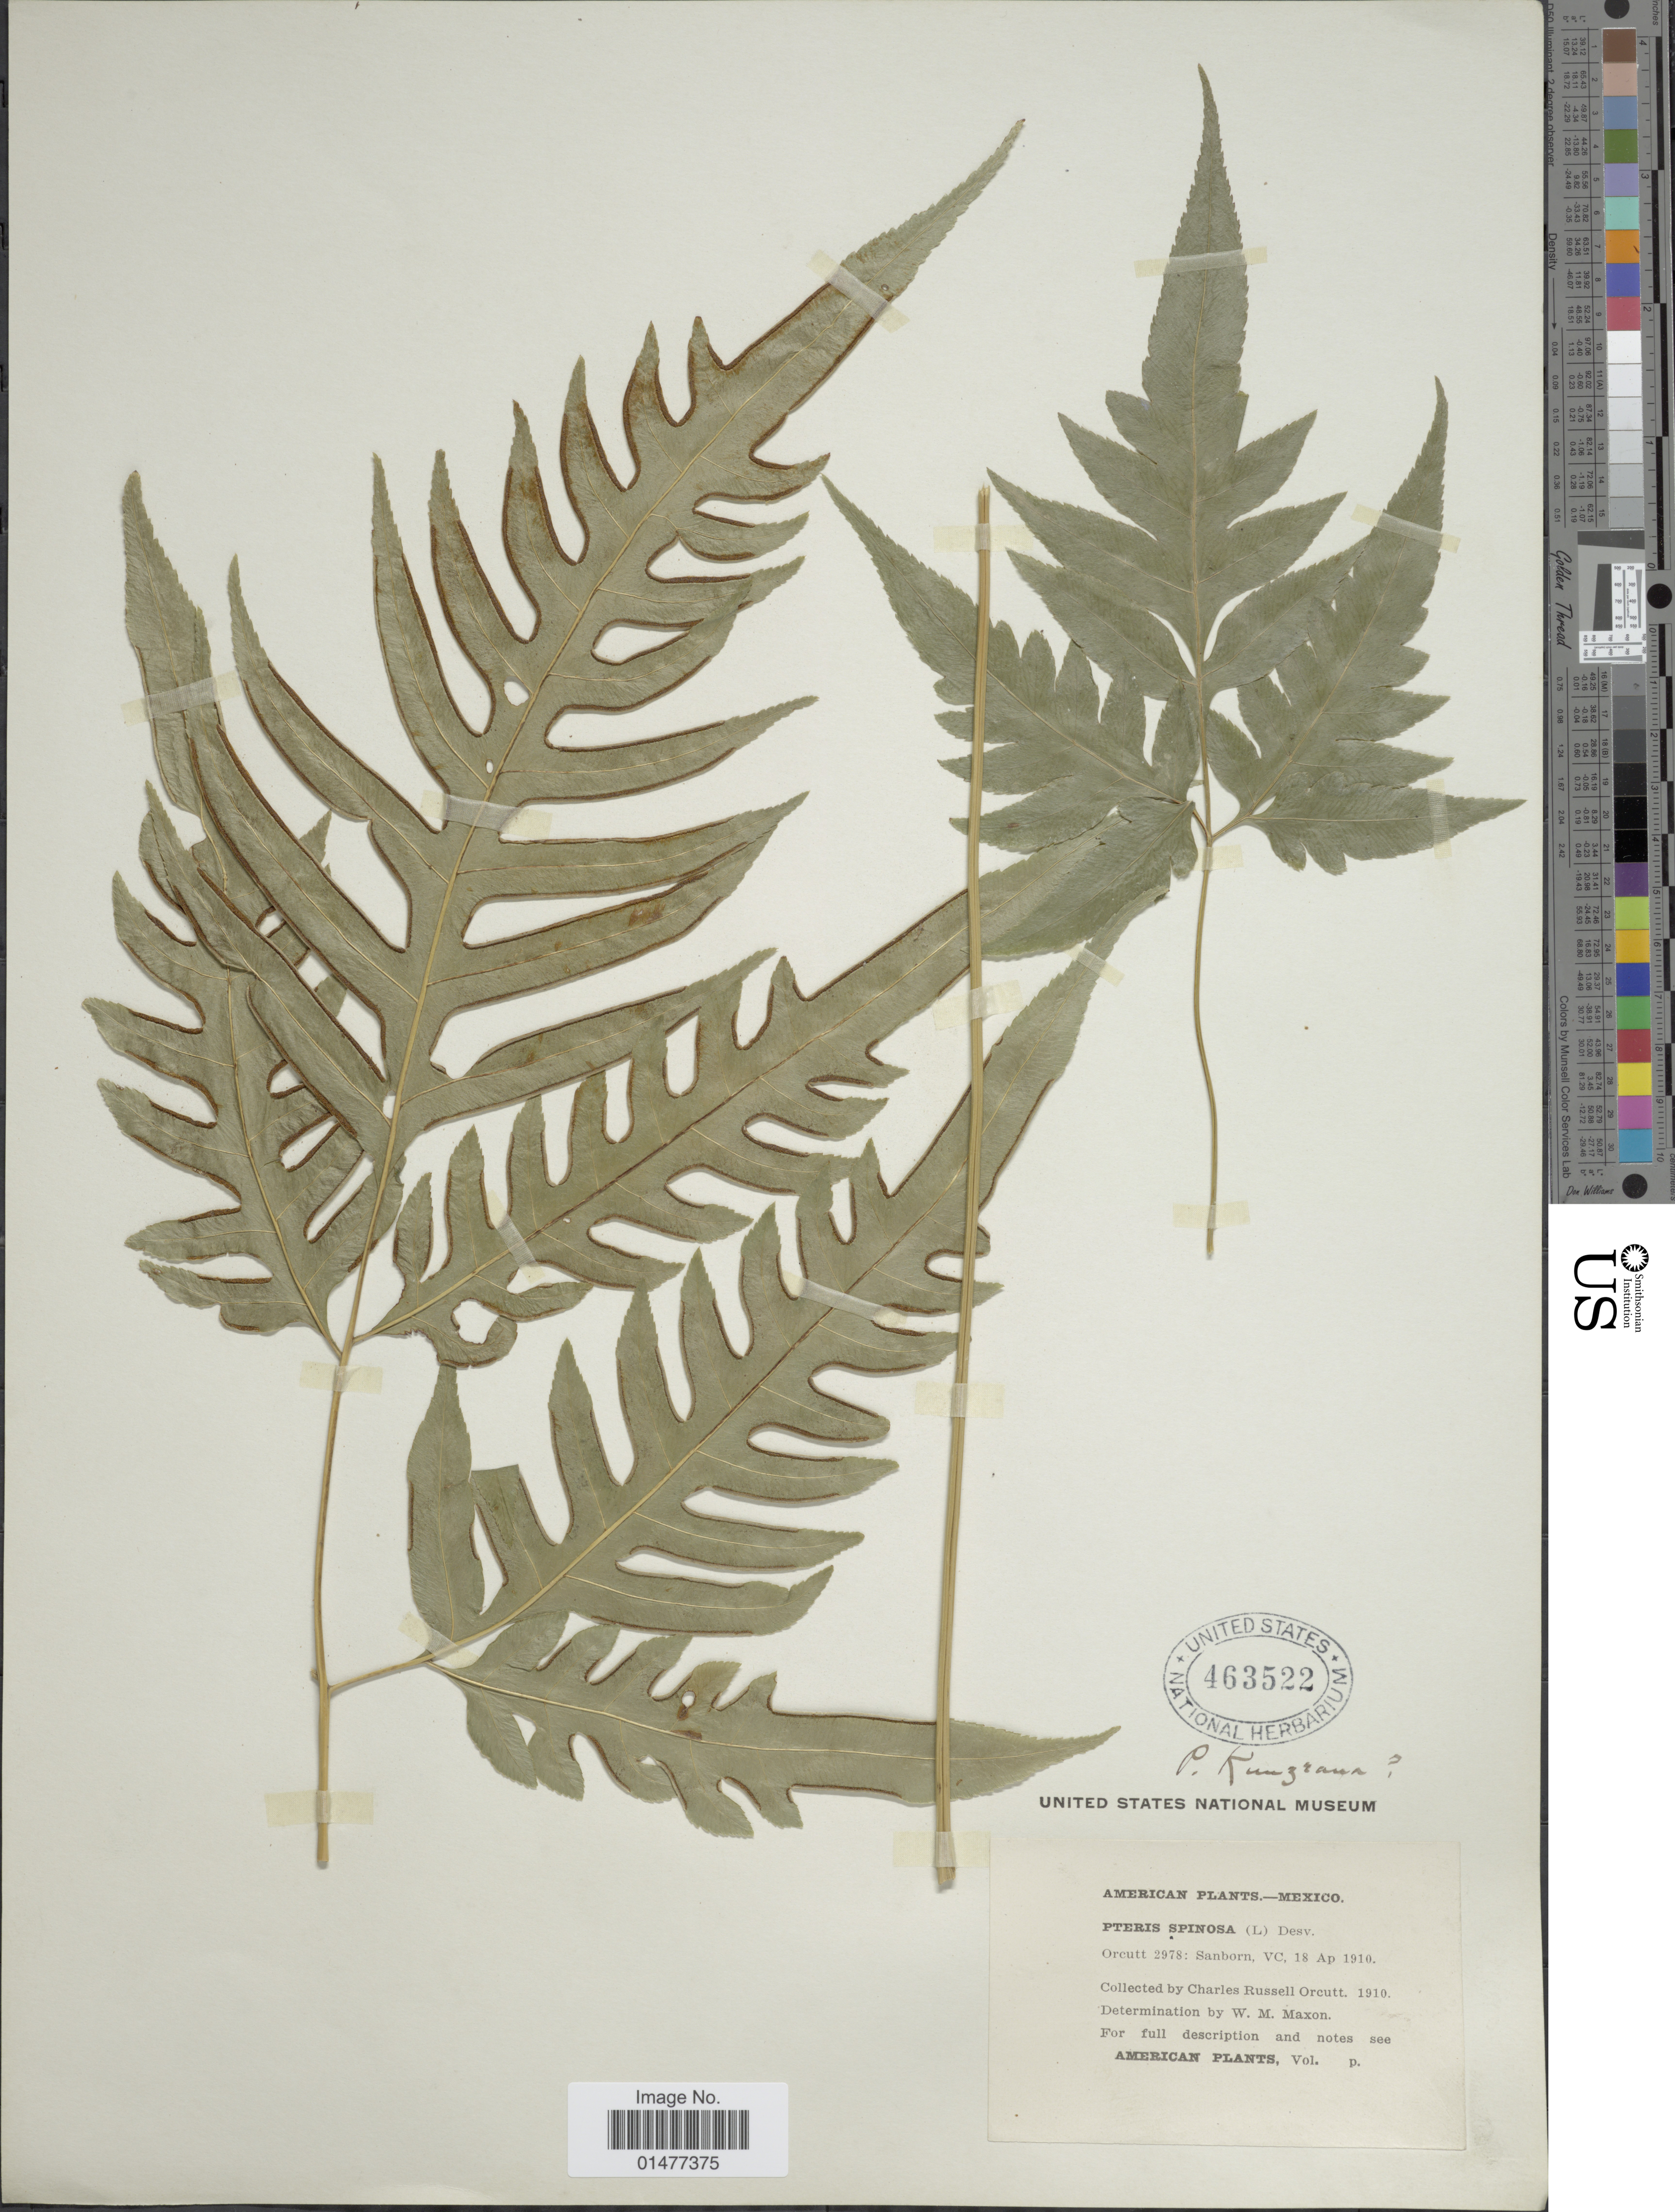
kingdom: Plantae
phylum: Tracheophyta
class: Polypodiopsida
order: Polypodiales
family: Pteridaceae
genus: Pteris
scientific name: Pteris altissima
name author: Poir.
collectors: C. R. Orcutt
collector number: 2978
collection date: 1910-04-18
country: Mexico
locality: Sanborn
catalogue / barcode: US 463522